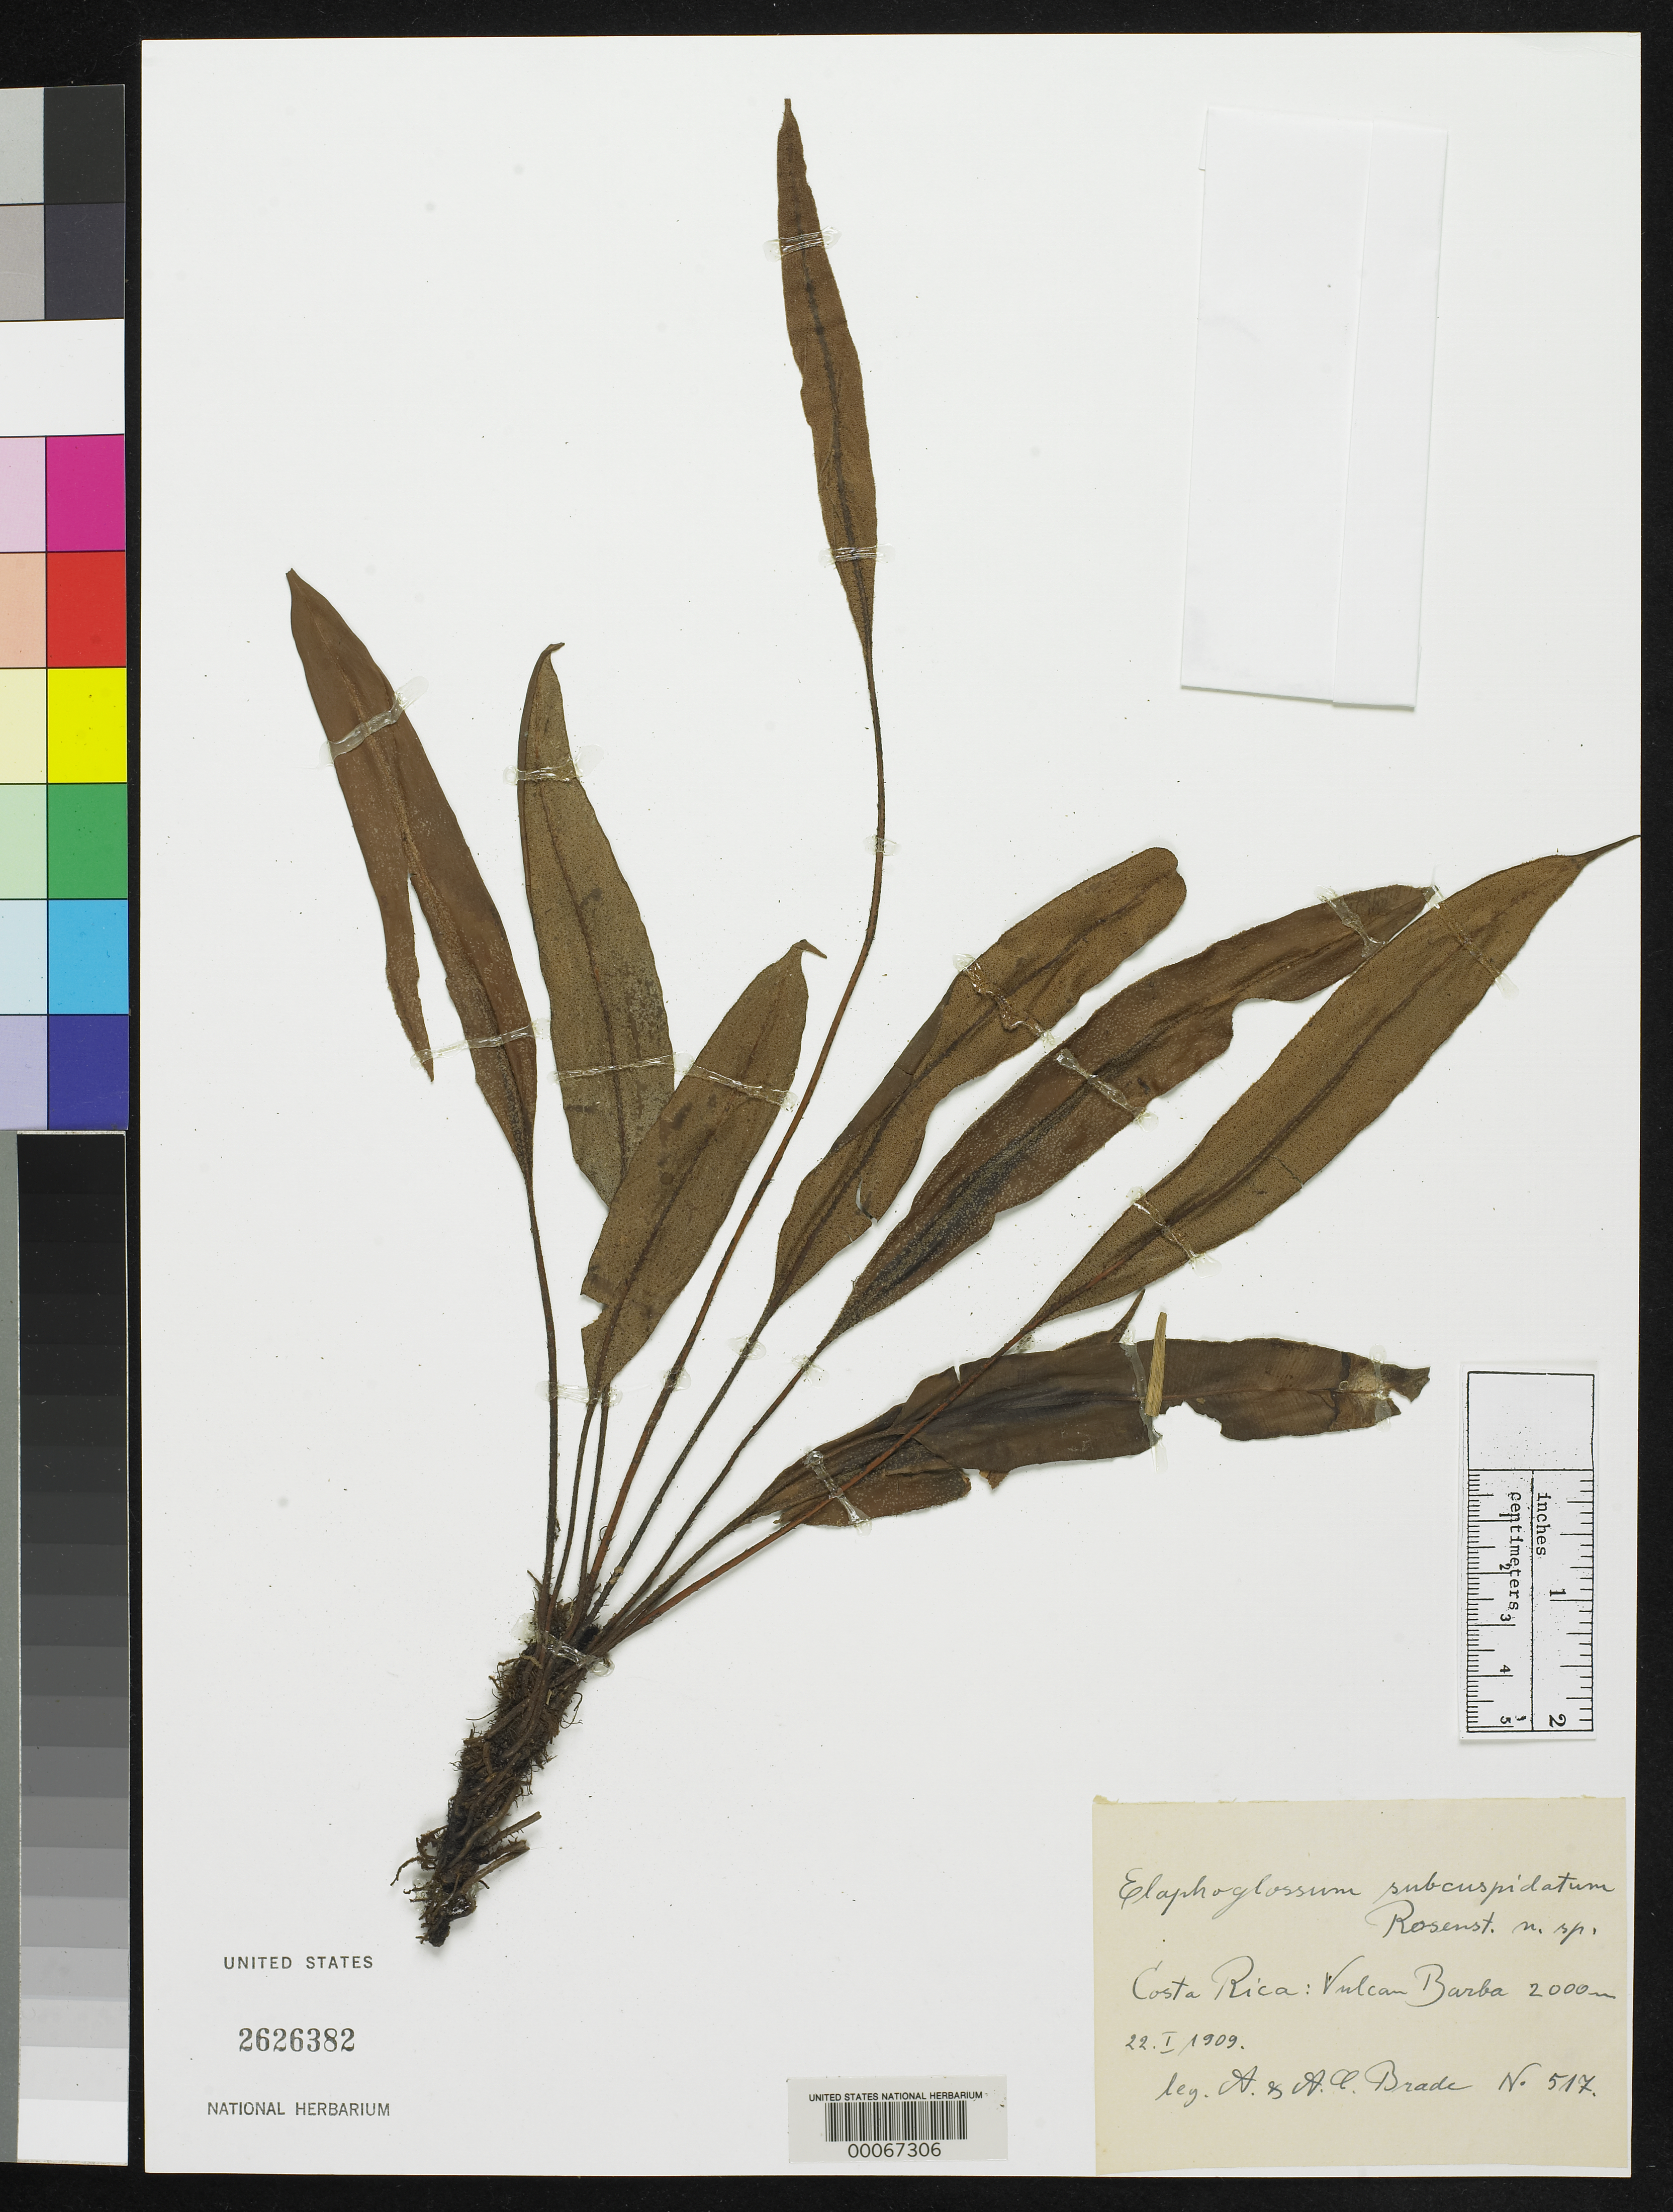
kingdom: Plantae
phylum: Tracheophyta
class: Polypodiopsida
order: Polypodiales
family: Dryopteridaceae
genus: Elaphoglossum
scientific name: Elaphoglossum subcuspidatum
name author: Rosenst.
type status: Isosyntype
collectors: A. C. Brade & A. Brade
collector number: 517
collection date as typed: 22 Jan 1909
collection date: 1909-01-22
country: Costa Rica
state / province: Heredia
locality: Volcan Barba.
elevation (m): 2000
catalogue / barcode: US 2626382